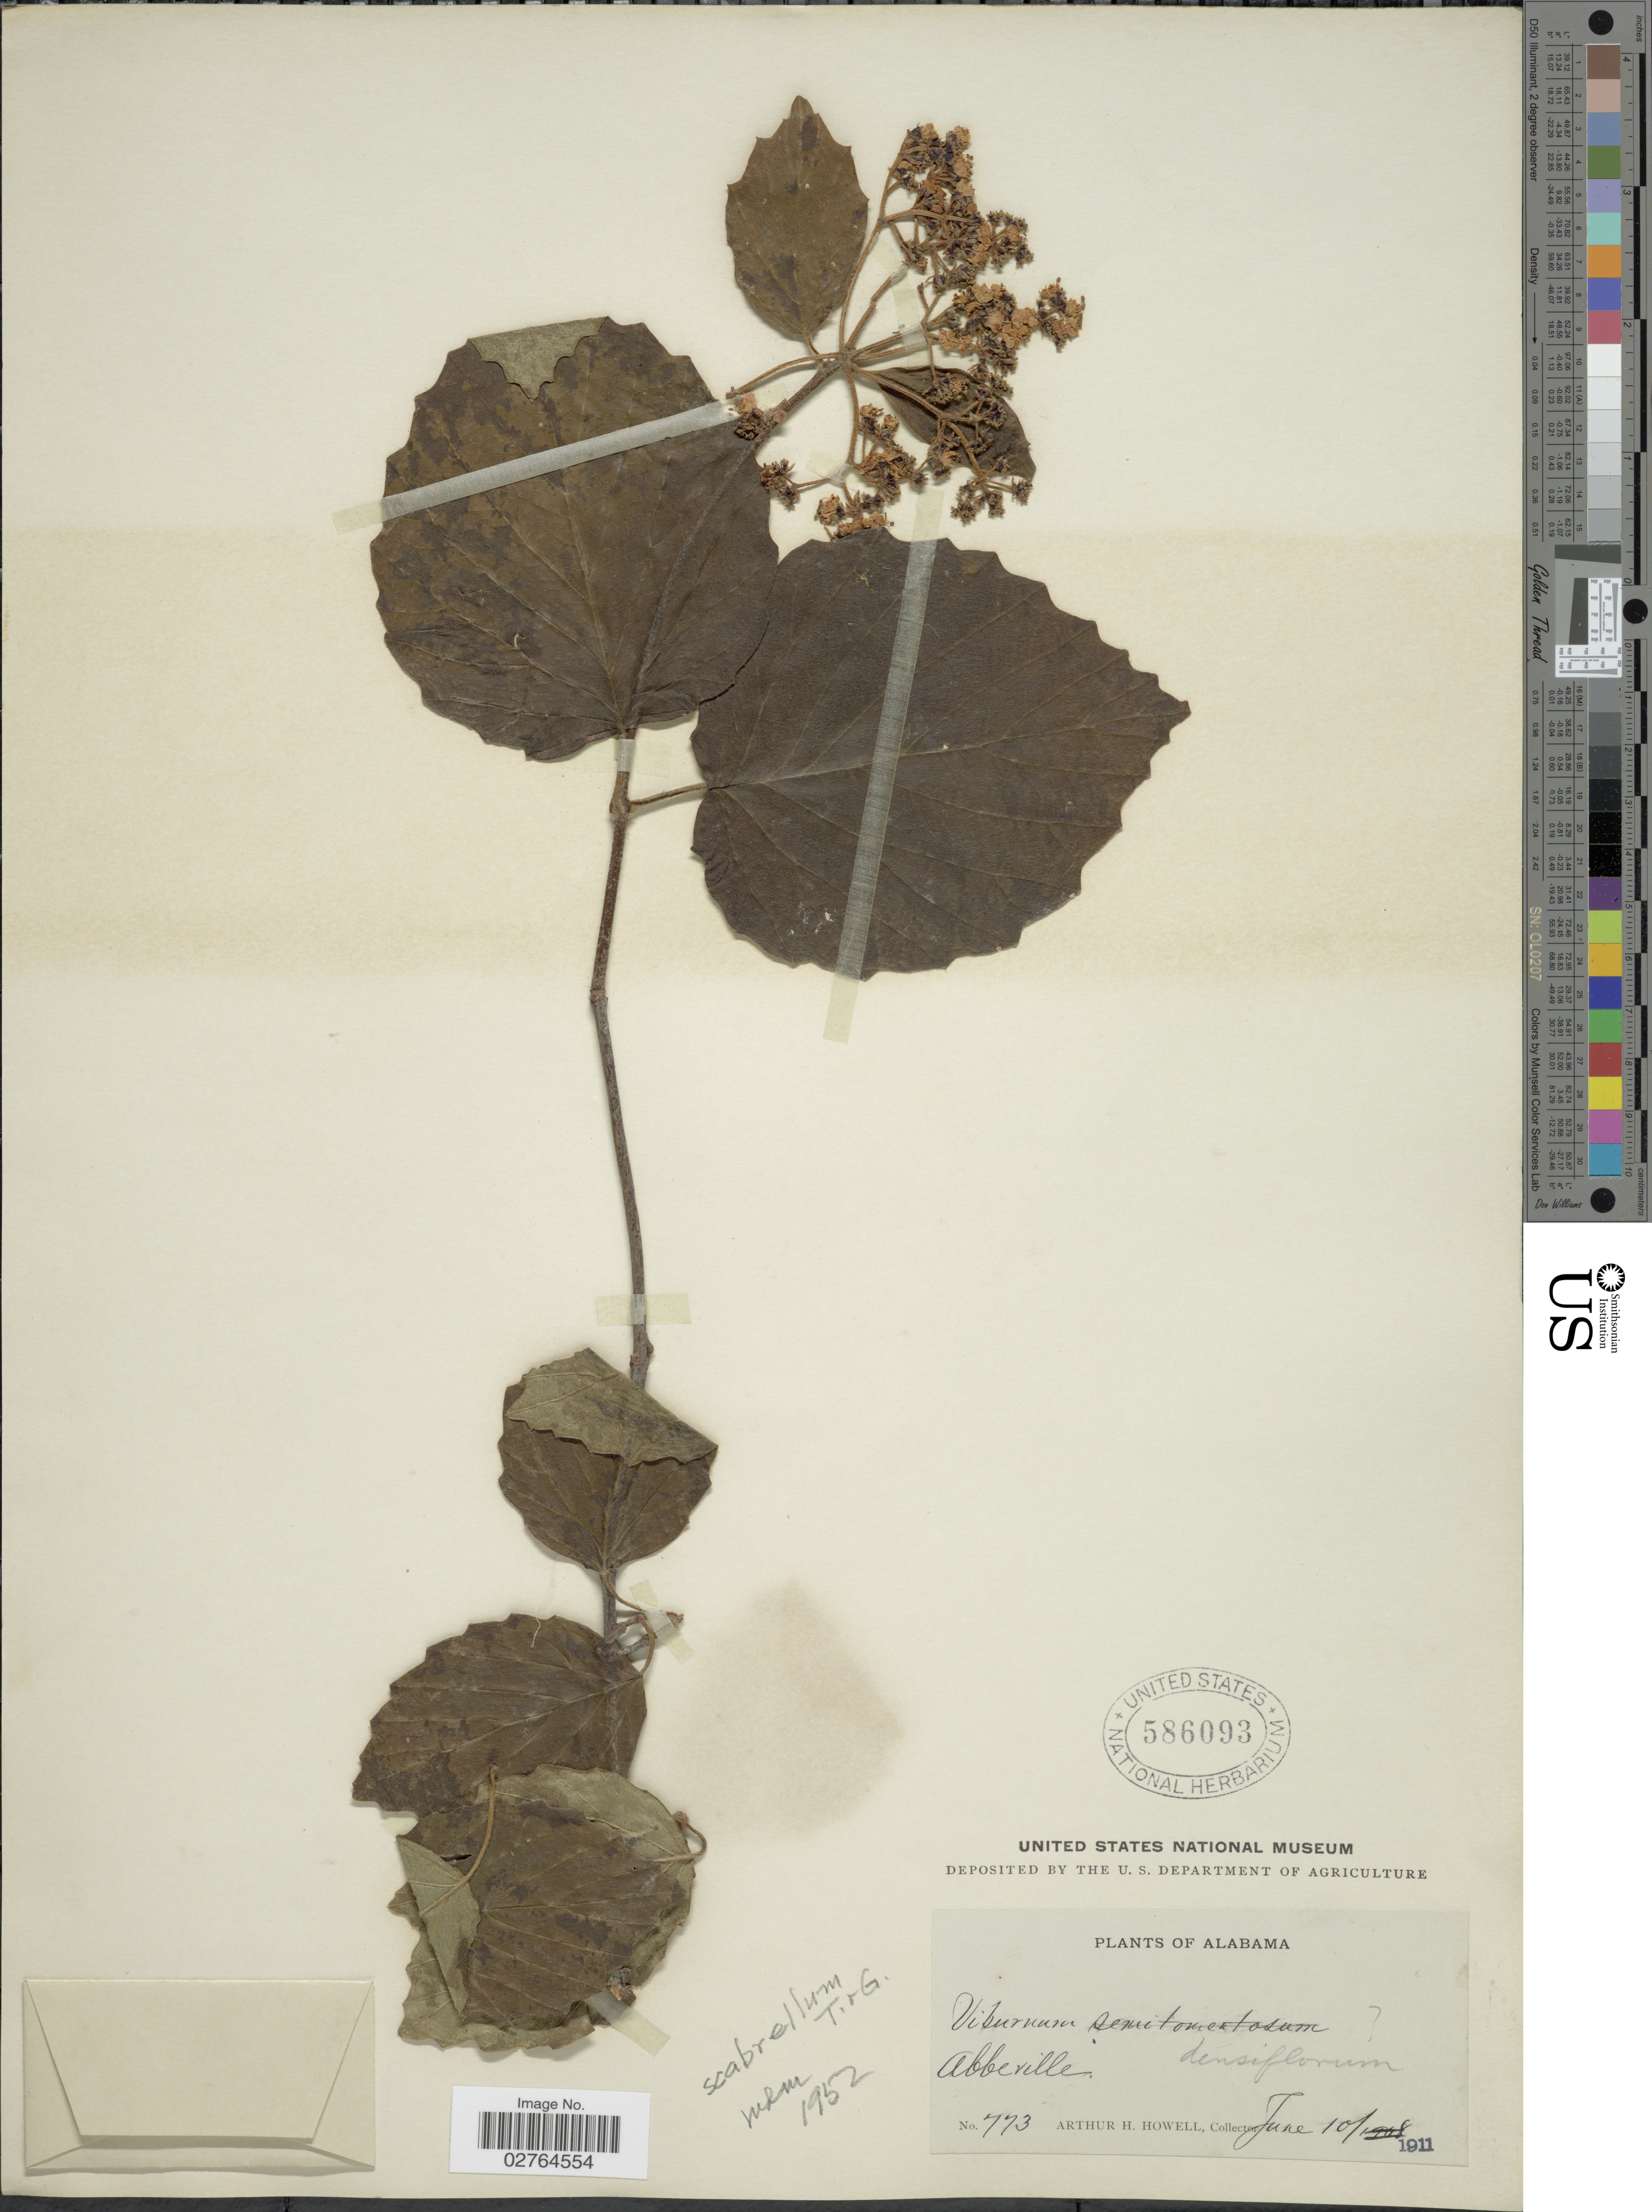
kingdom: Plantae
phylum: Tracheophyta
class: Magnoliopsida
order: Dipsacales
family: Viburnaceae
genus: Viburnum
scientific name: Viburnum scabrellum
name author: (Torr. & A. Gray) Chapm.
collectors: A. H. Howell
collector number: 773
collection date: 1911-06-10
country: United States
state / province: Alabama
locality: Abbeville.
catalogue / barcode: US 586093